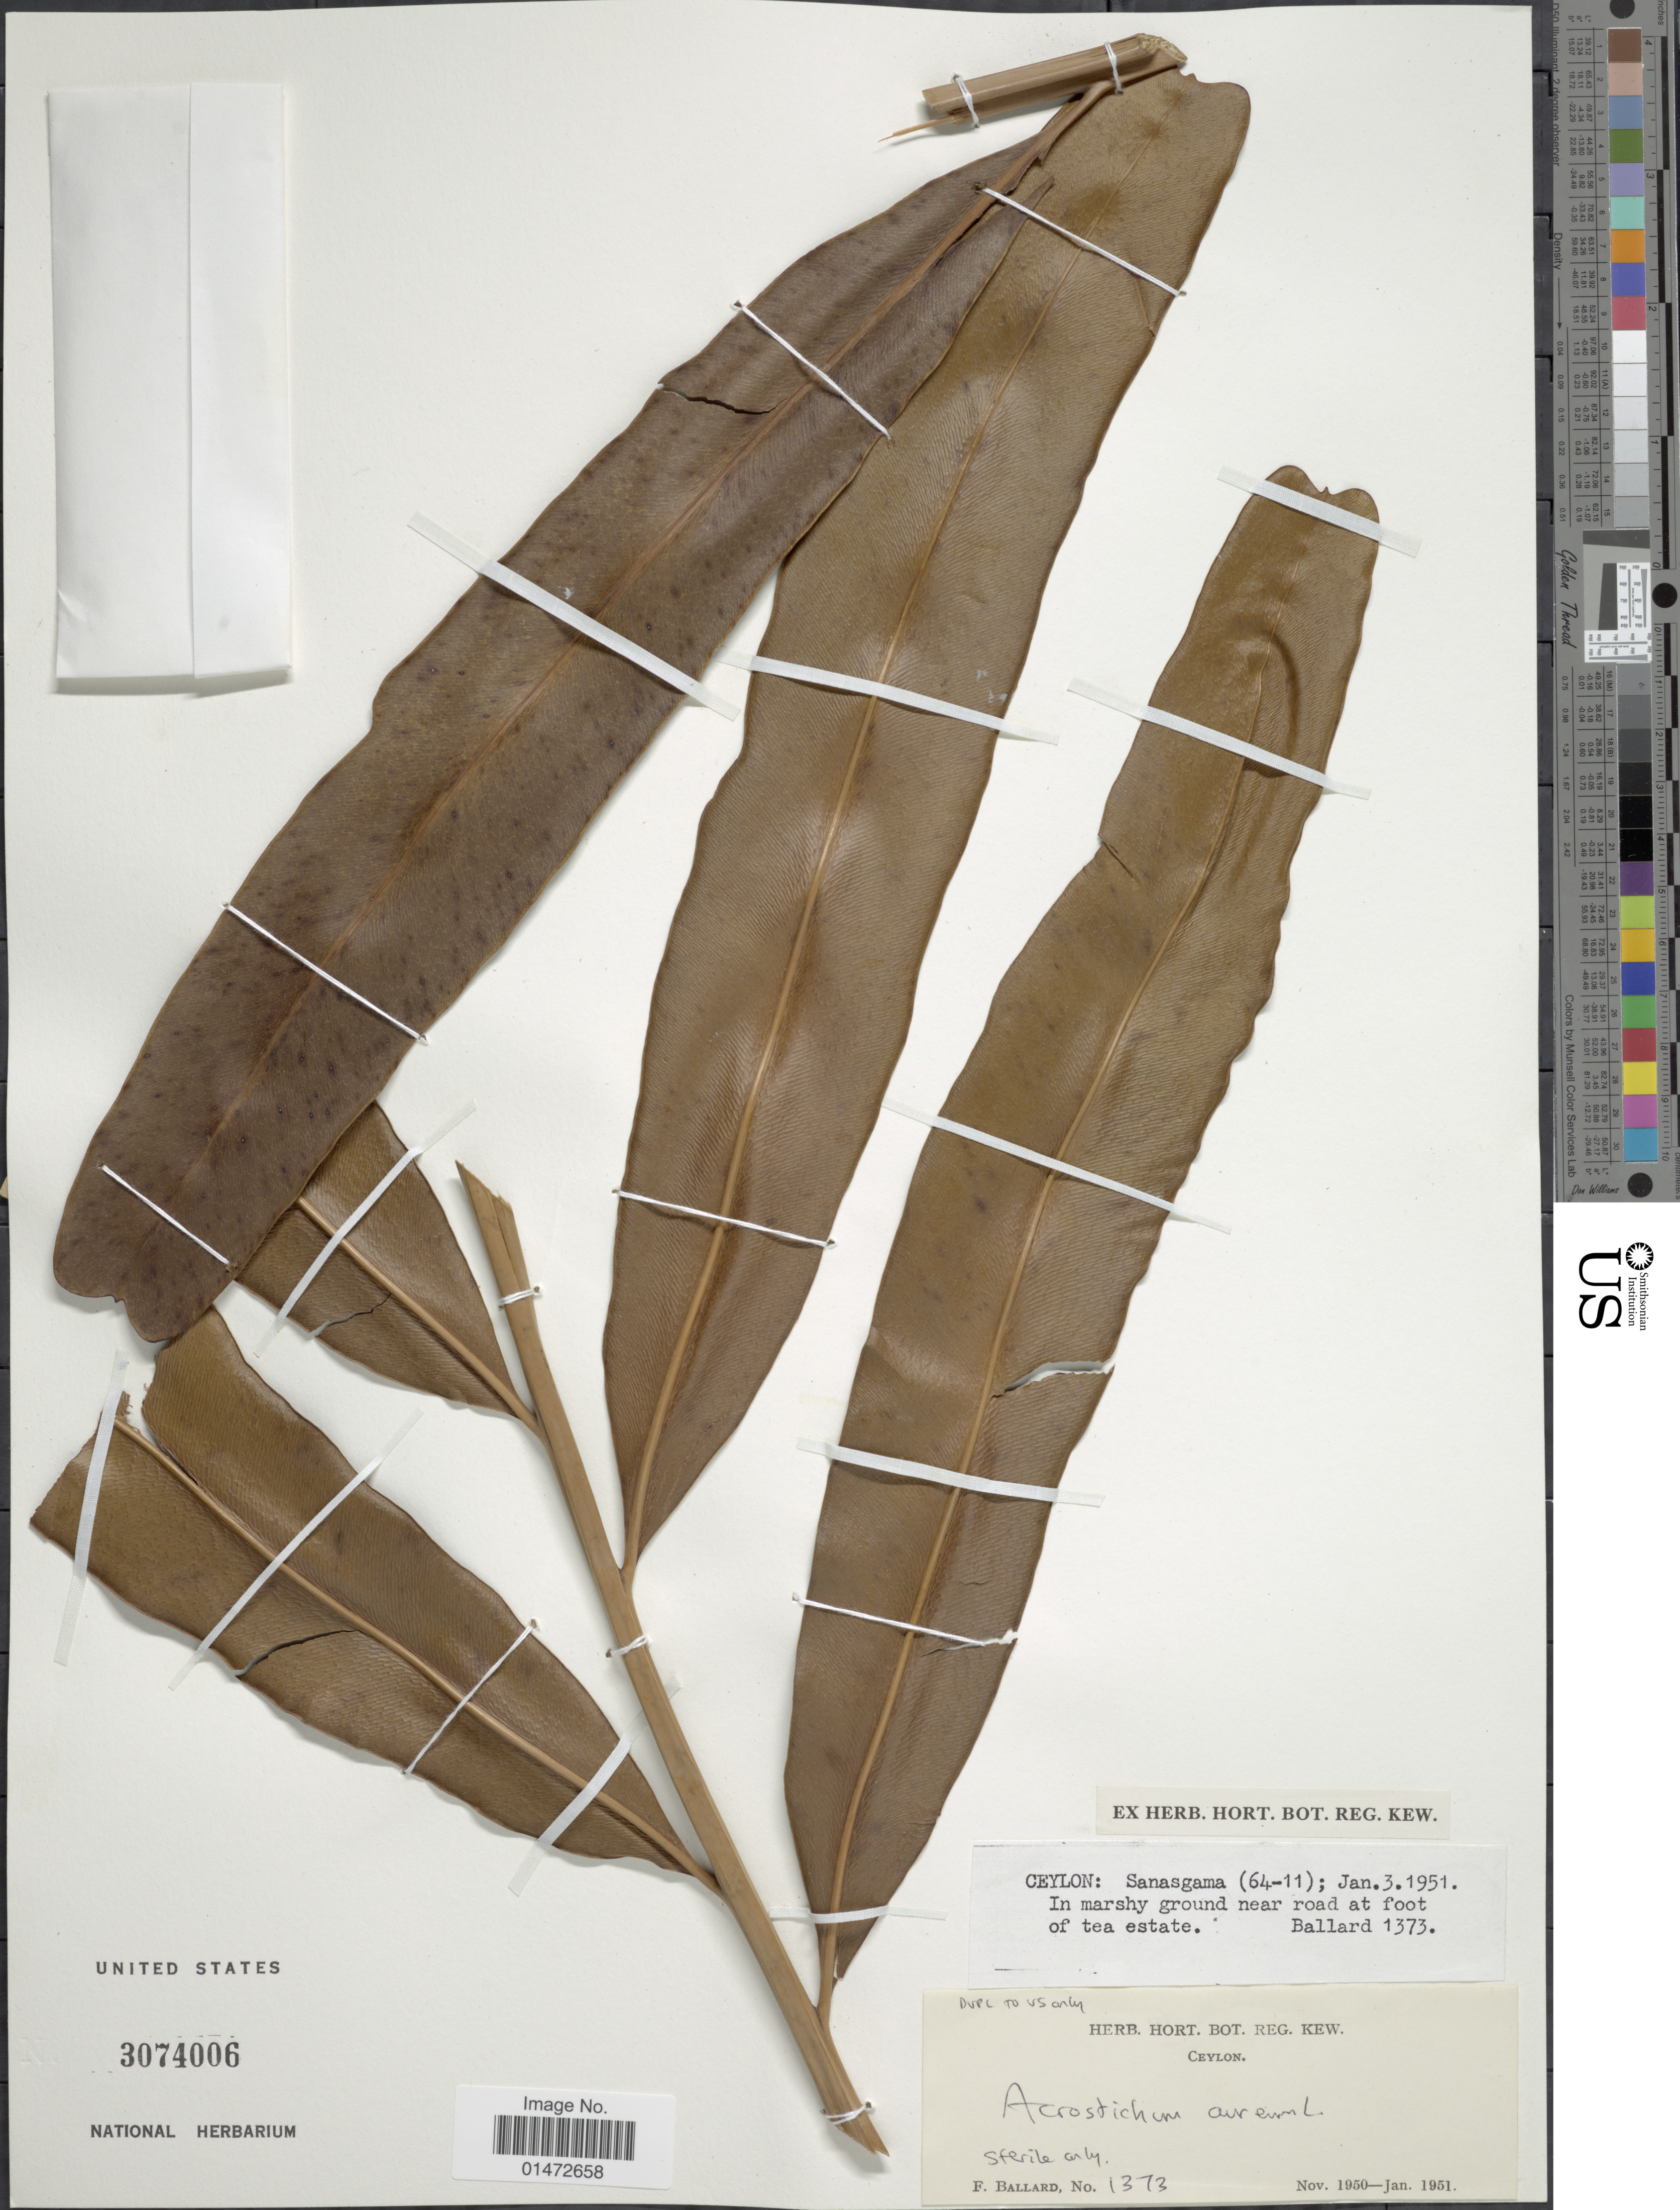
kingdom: Plantae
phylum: Tracheophyta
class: Polypodiopsida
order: Polypodiales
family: Pteridaceae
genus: Acrostichum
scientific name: Acrostichum aureum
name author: L.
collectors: F. Ballard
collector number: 1373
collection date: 1951-01-03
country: Sri Lanka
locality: Ceylon: Sanasgama (64-11)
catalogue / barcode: US 3074006